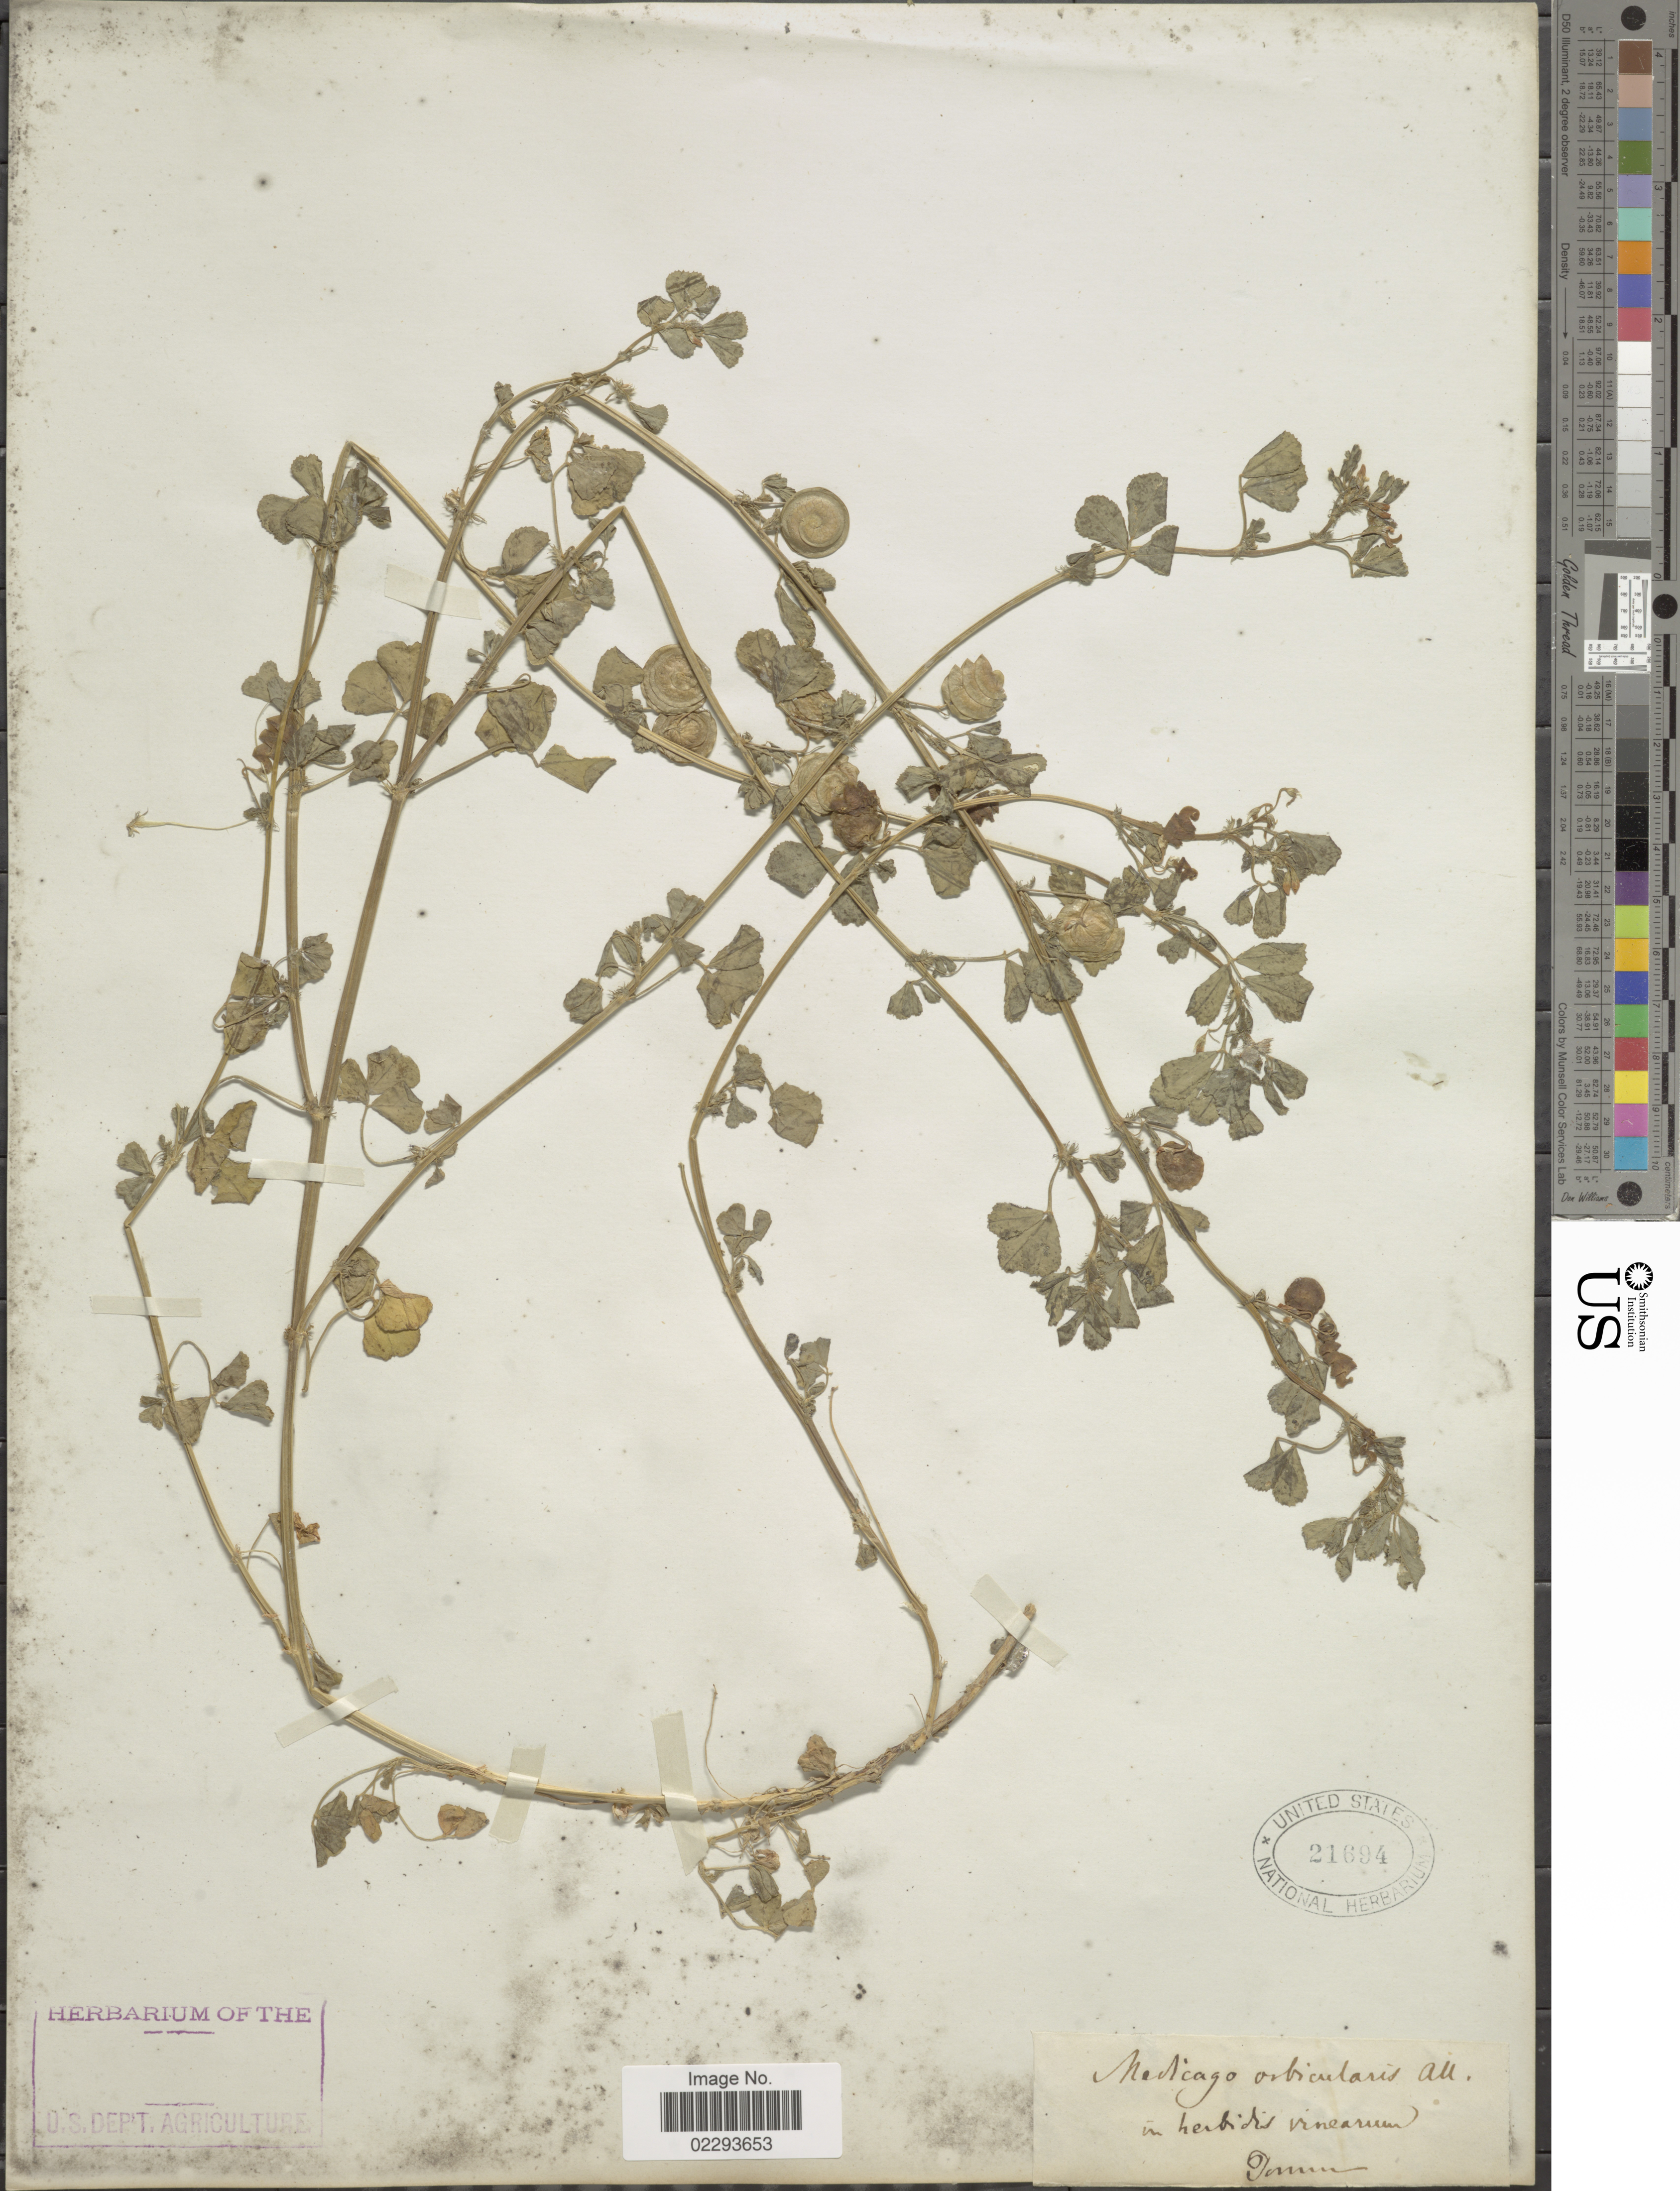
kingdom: Plantae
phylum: Tracheophyta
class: Magnoliopsida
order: Fabales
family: Fabaceae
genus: Medicago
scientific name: Medicago orbicularis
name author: (L.) Bartal.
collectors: Tommasini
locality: In herbidis Vinearum. [interpreted]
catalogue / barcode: US 21694